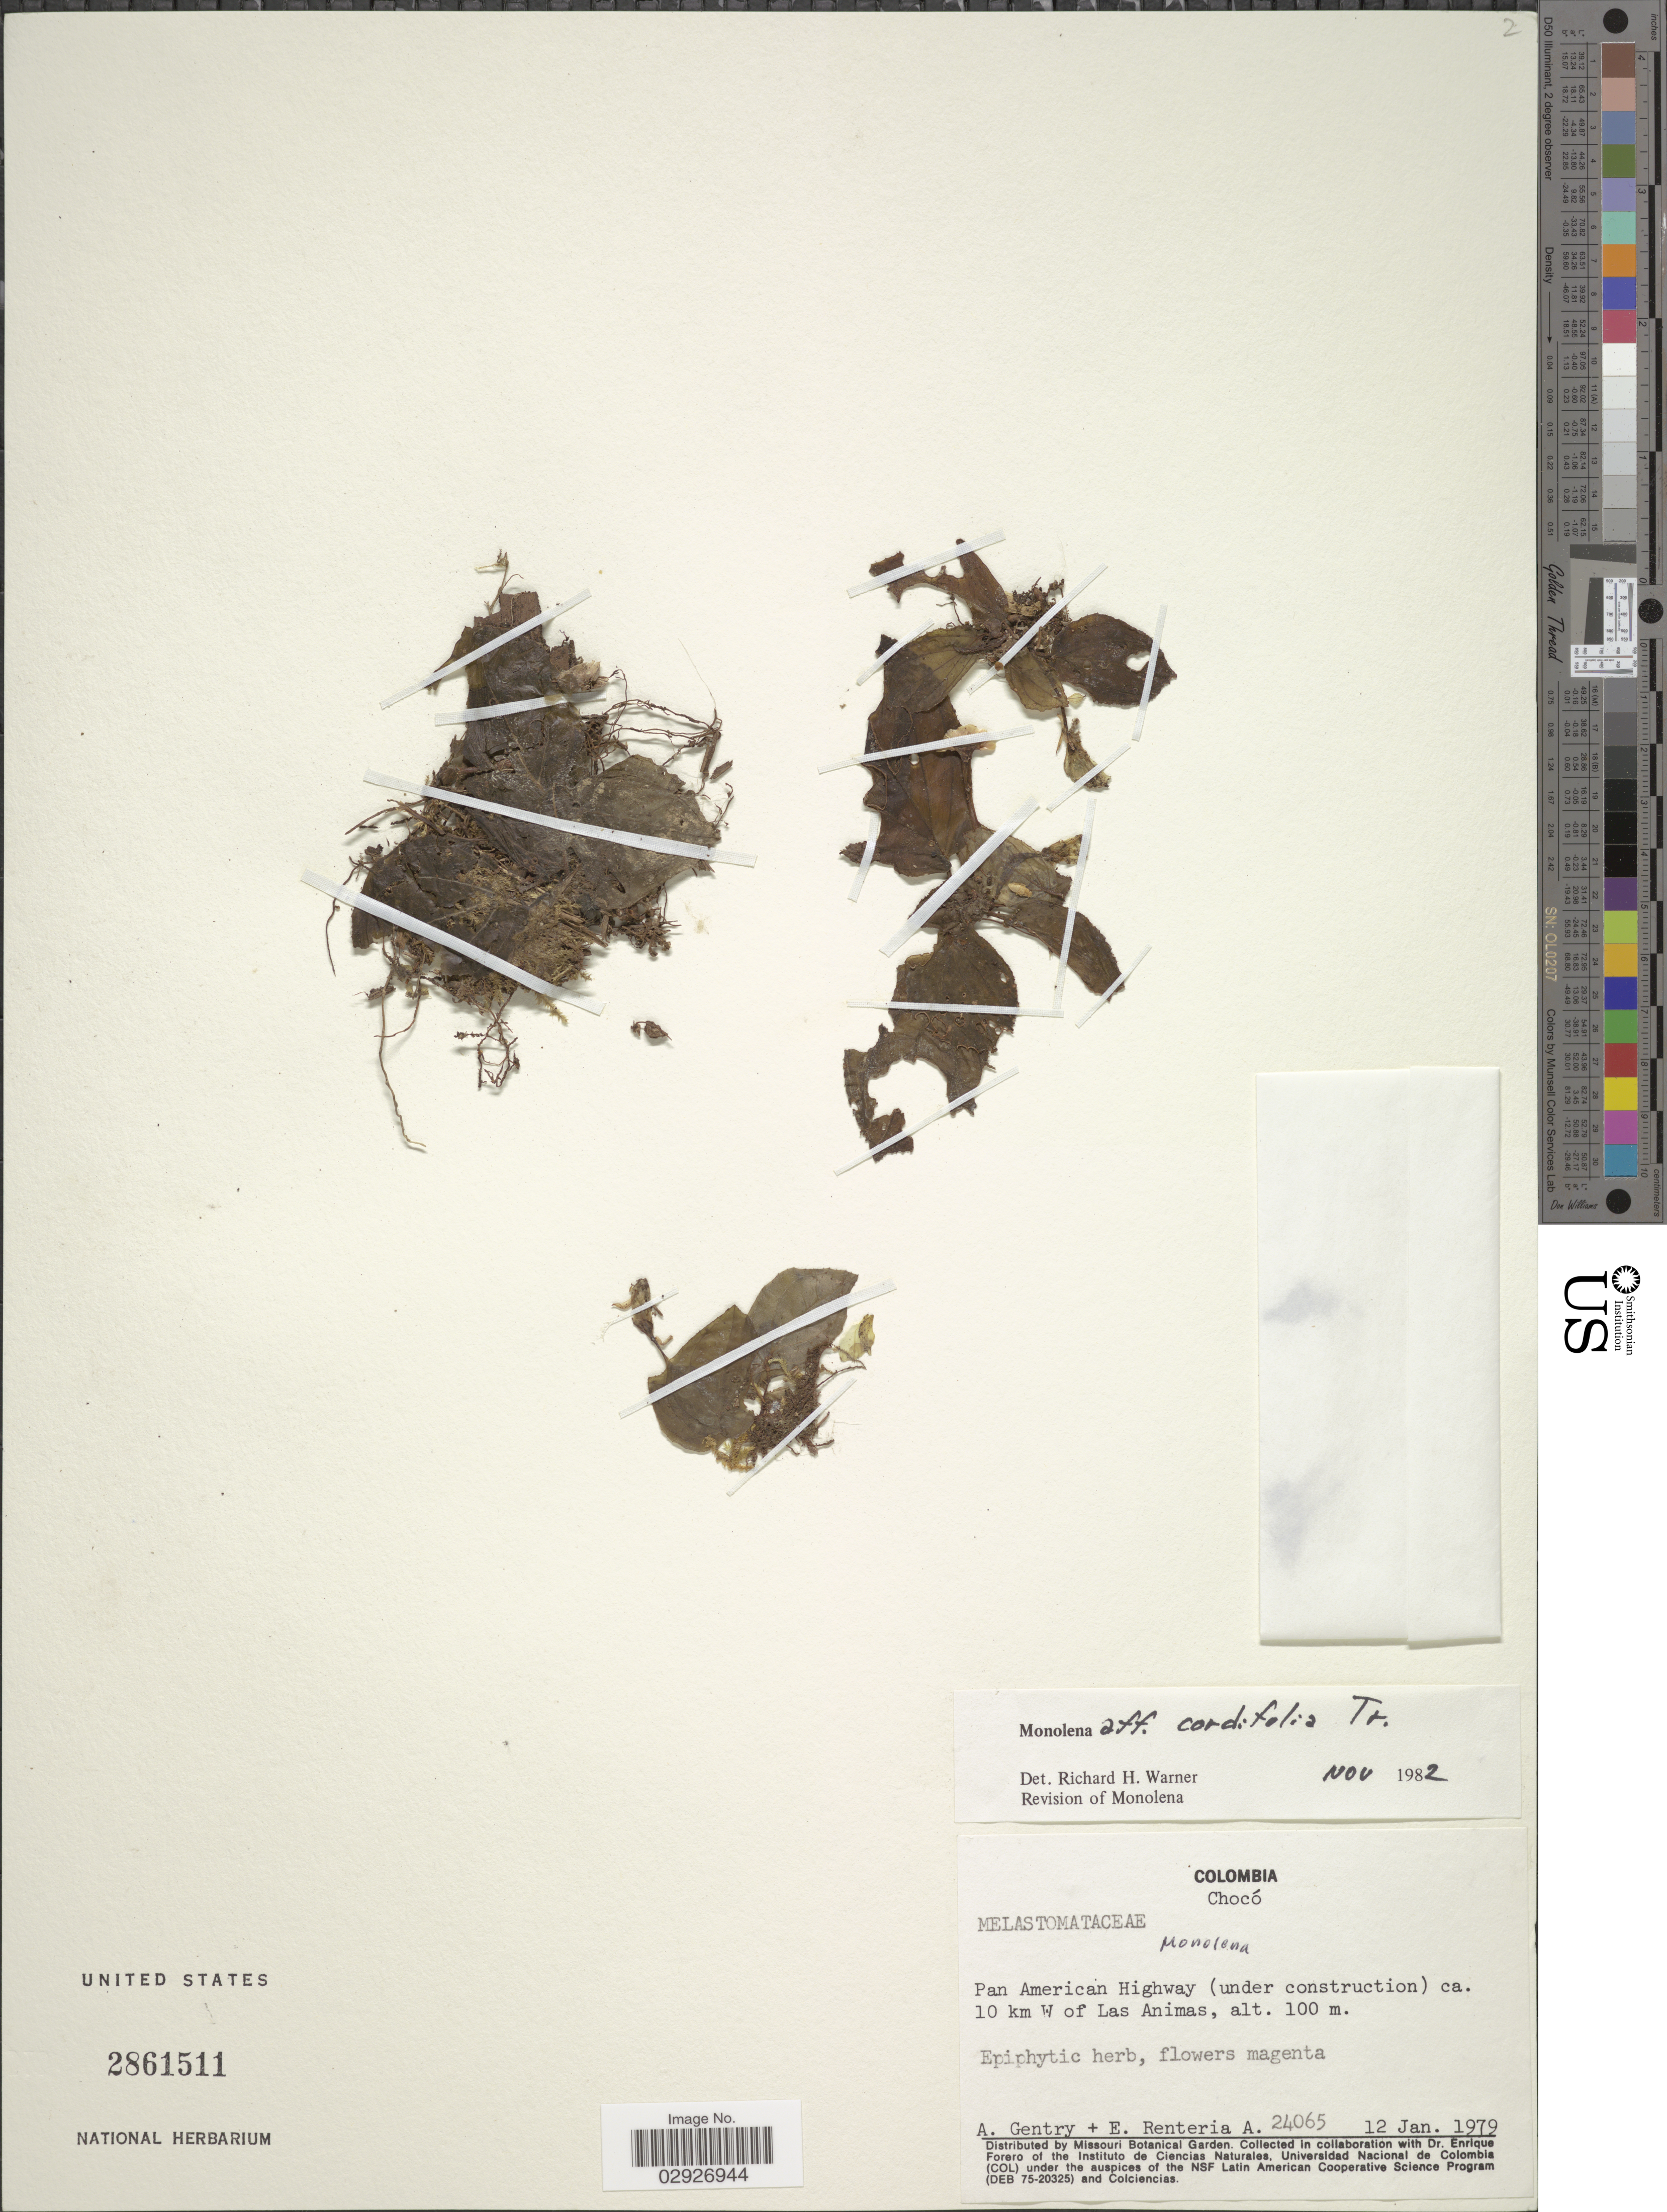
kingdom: Plantae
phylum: Tracheophyta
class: Magnoliopsida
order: Myrtales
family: Melastomataceae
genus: Monolena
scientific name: Monolena cordifolia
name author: Triana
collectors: A. H. Gentry & E. Renteria A.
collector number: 24065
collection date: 1979-01-12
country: Colombia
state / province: Chocó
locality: Pan American Highway (under construction) ca. 10 km W of Las Animas.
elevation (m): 100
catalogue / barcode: US 2861511